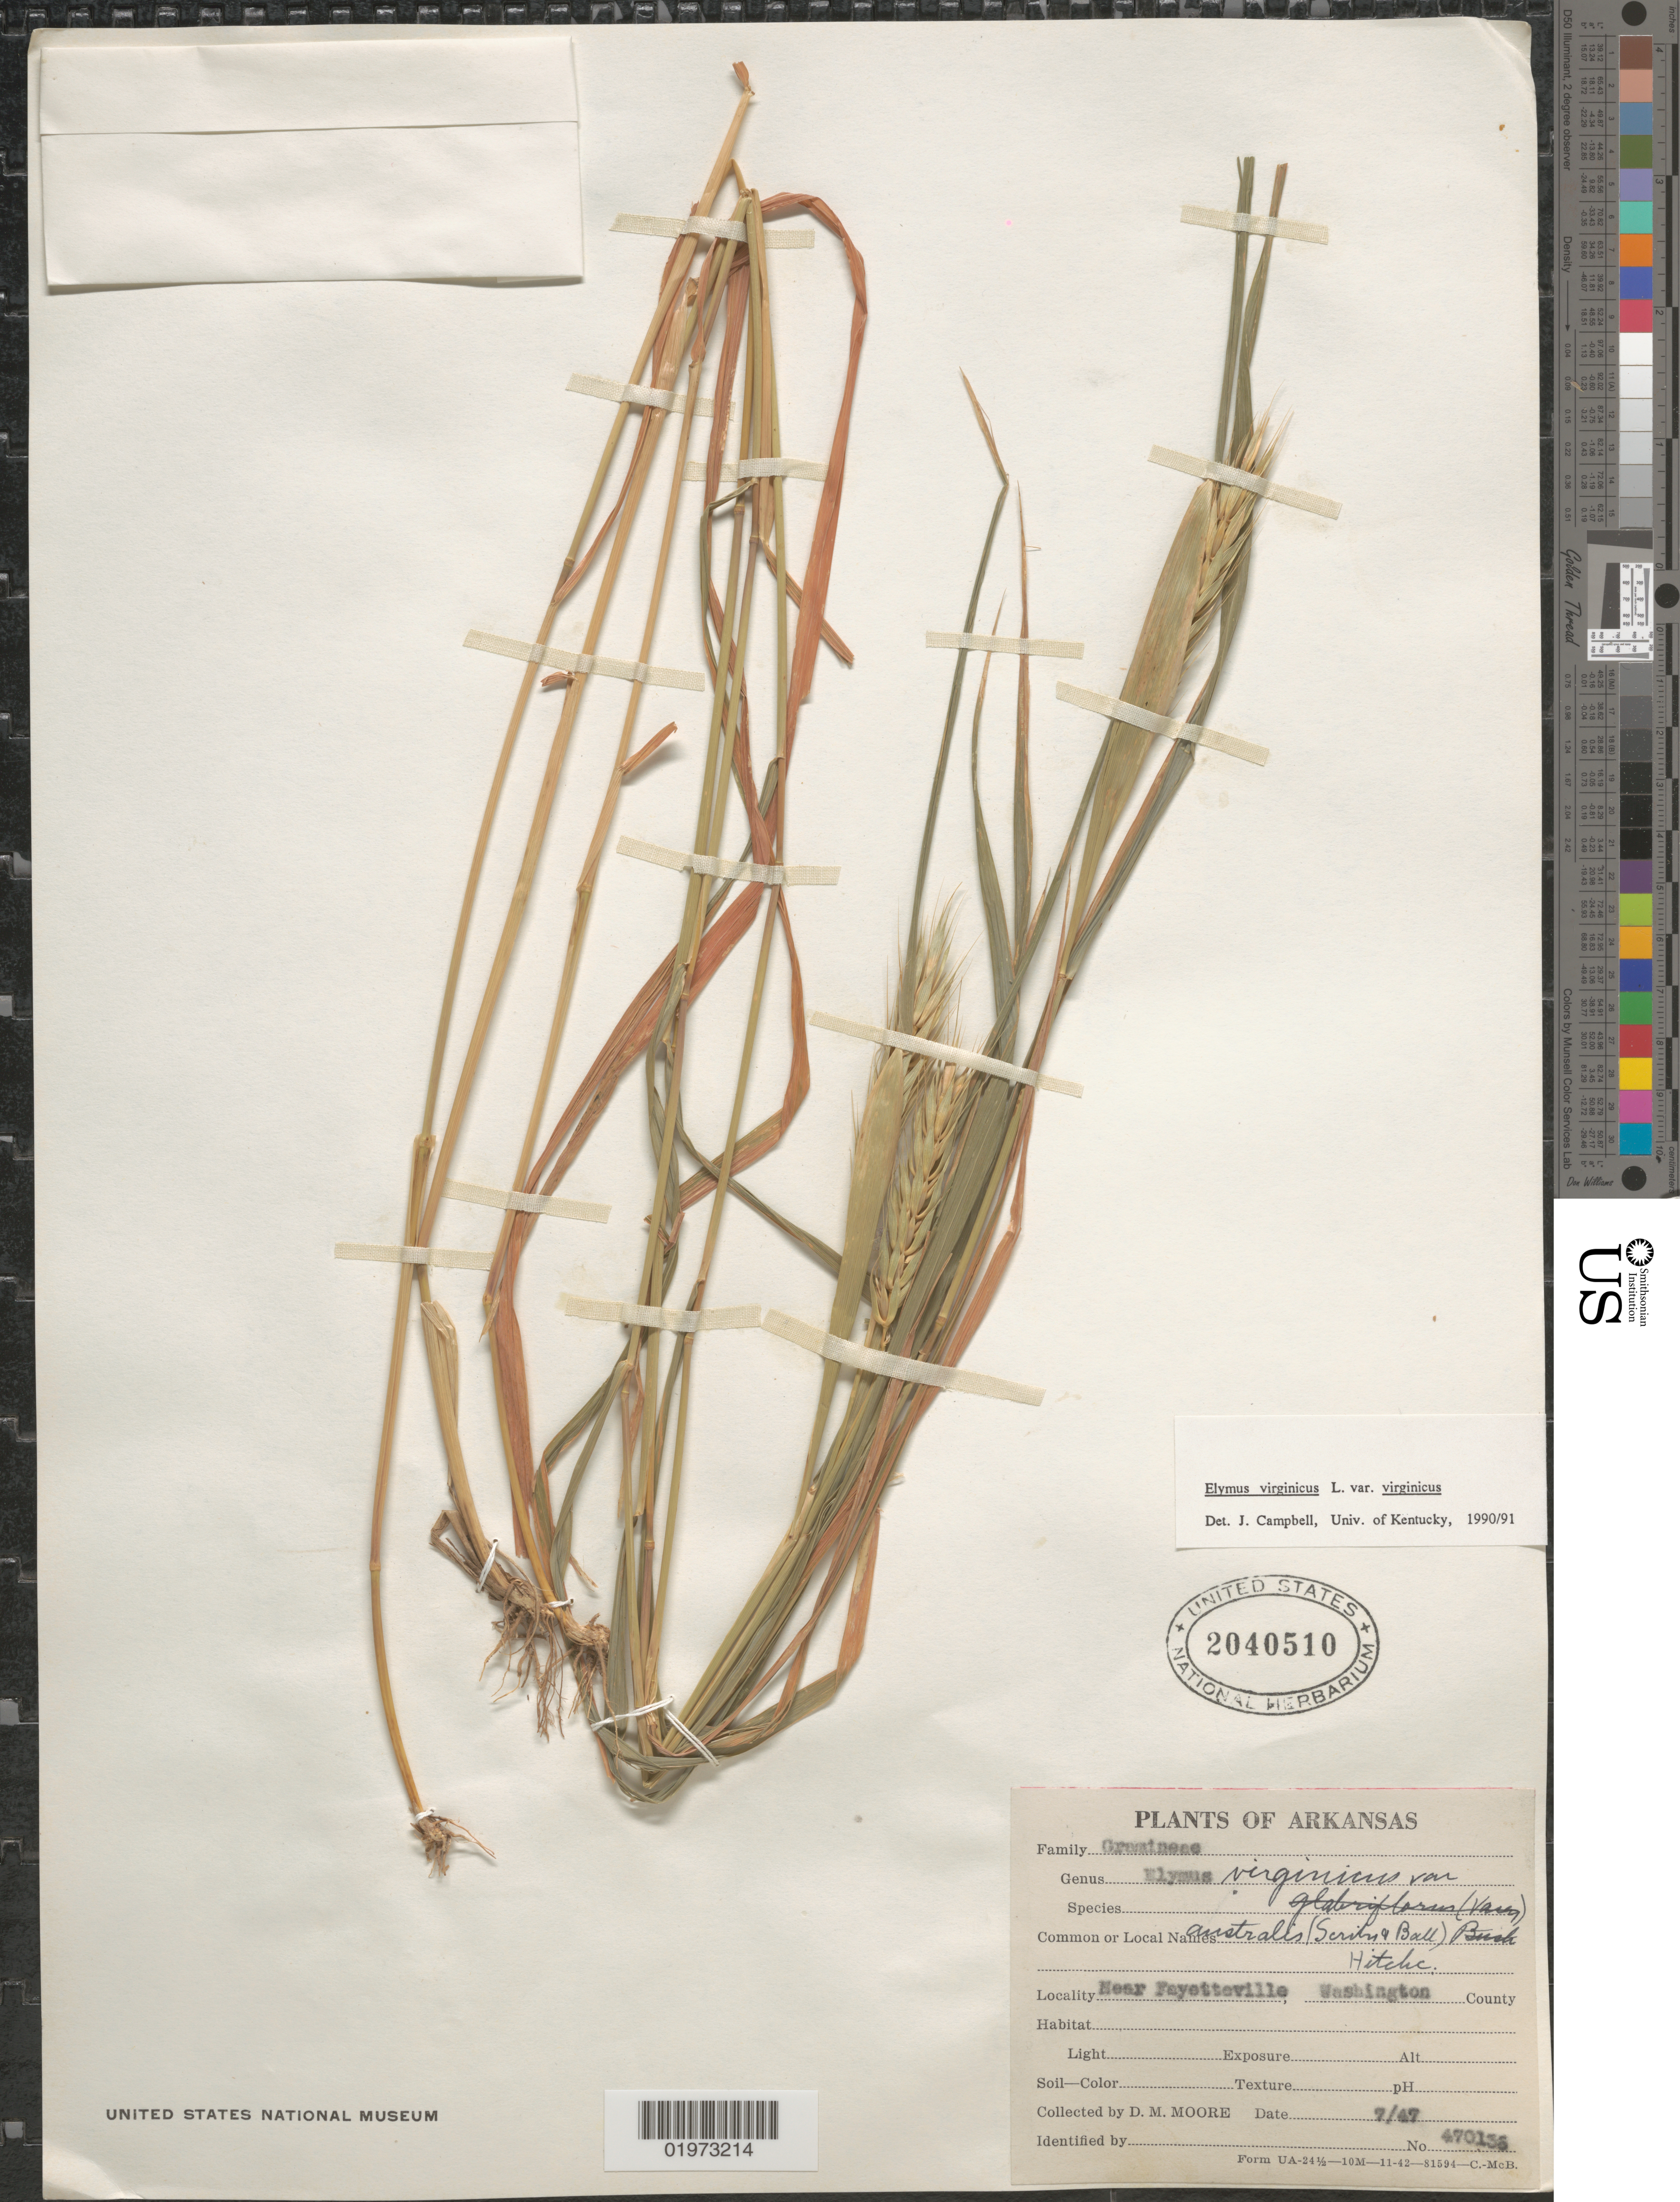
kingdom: Plantae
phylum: Tracheophyta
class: Liliopsida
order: Poales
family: Poaceae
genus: Elymus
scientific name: Elymus virginicus var. virginicus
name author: L.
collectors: D. Moore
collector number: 470136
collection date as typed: Transcribed d/m/y: /7/47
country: United States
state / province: Arkansas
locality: Near Fayetteville; Washington County.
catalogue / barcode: US 2040510